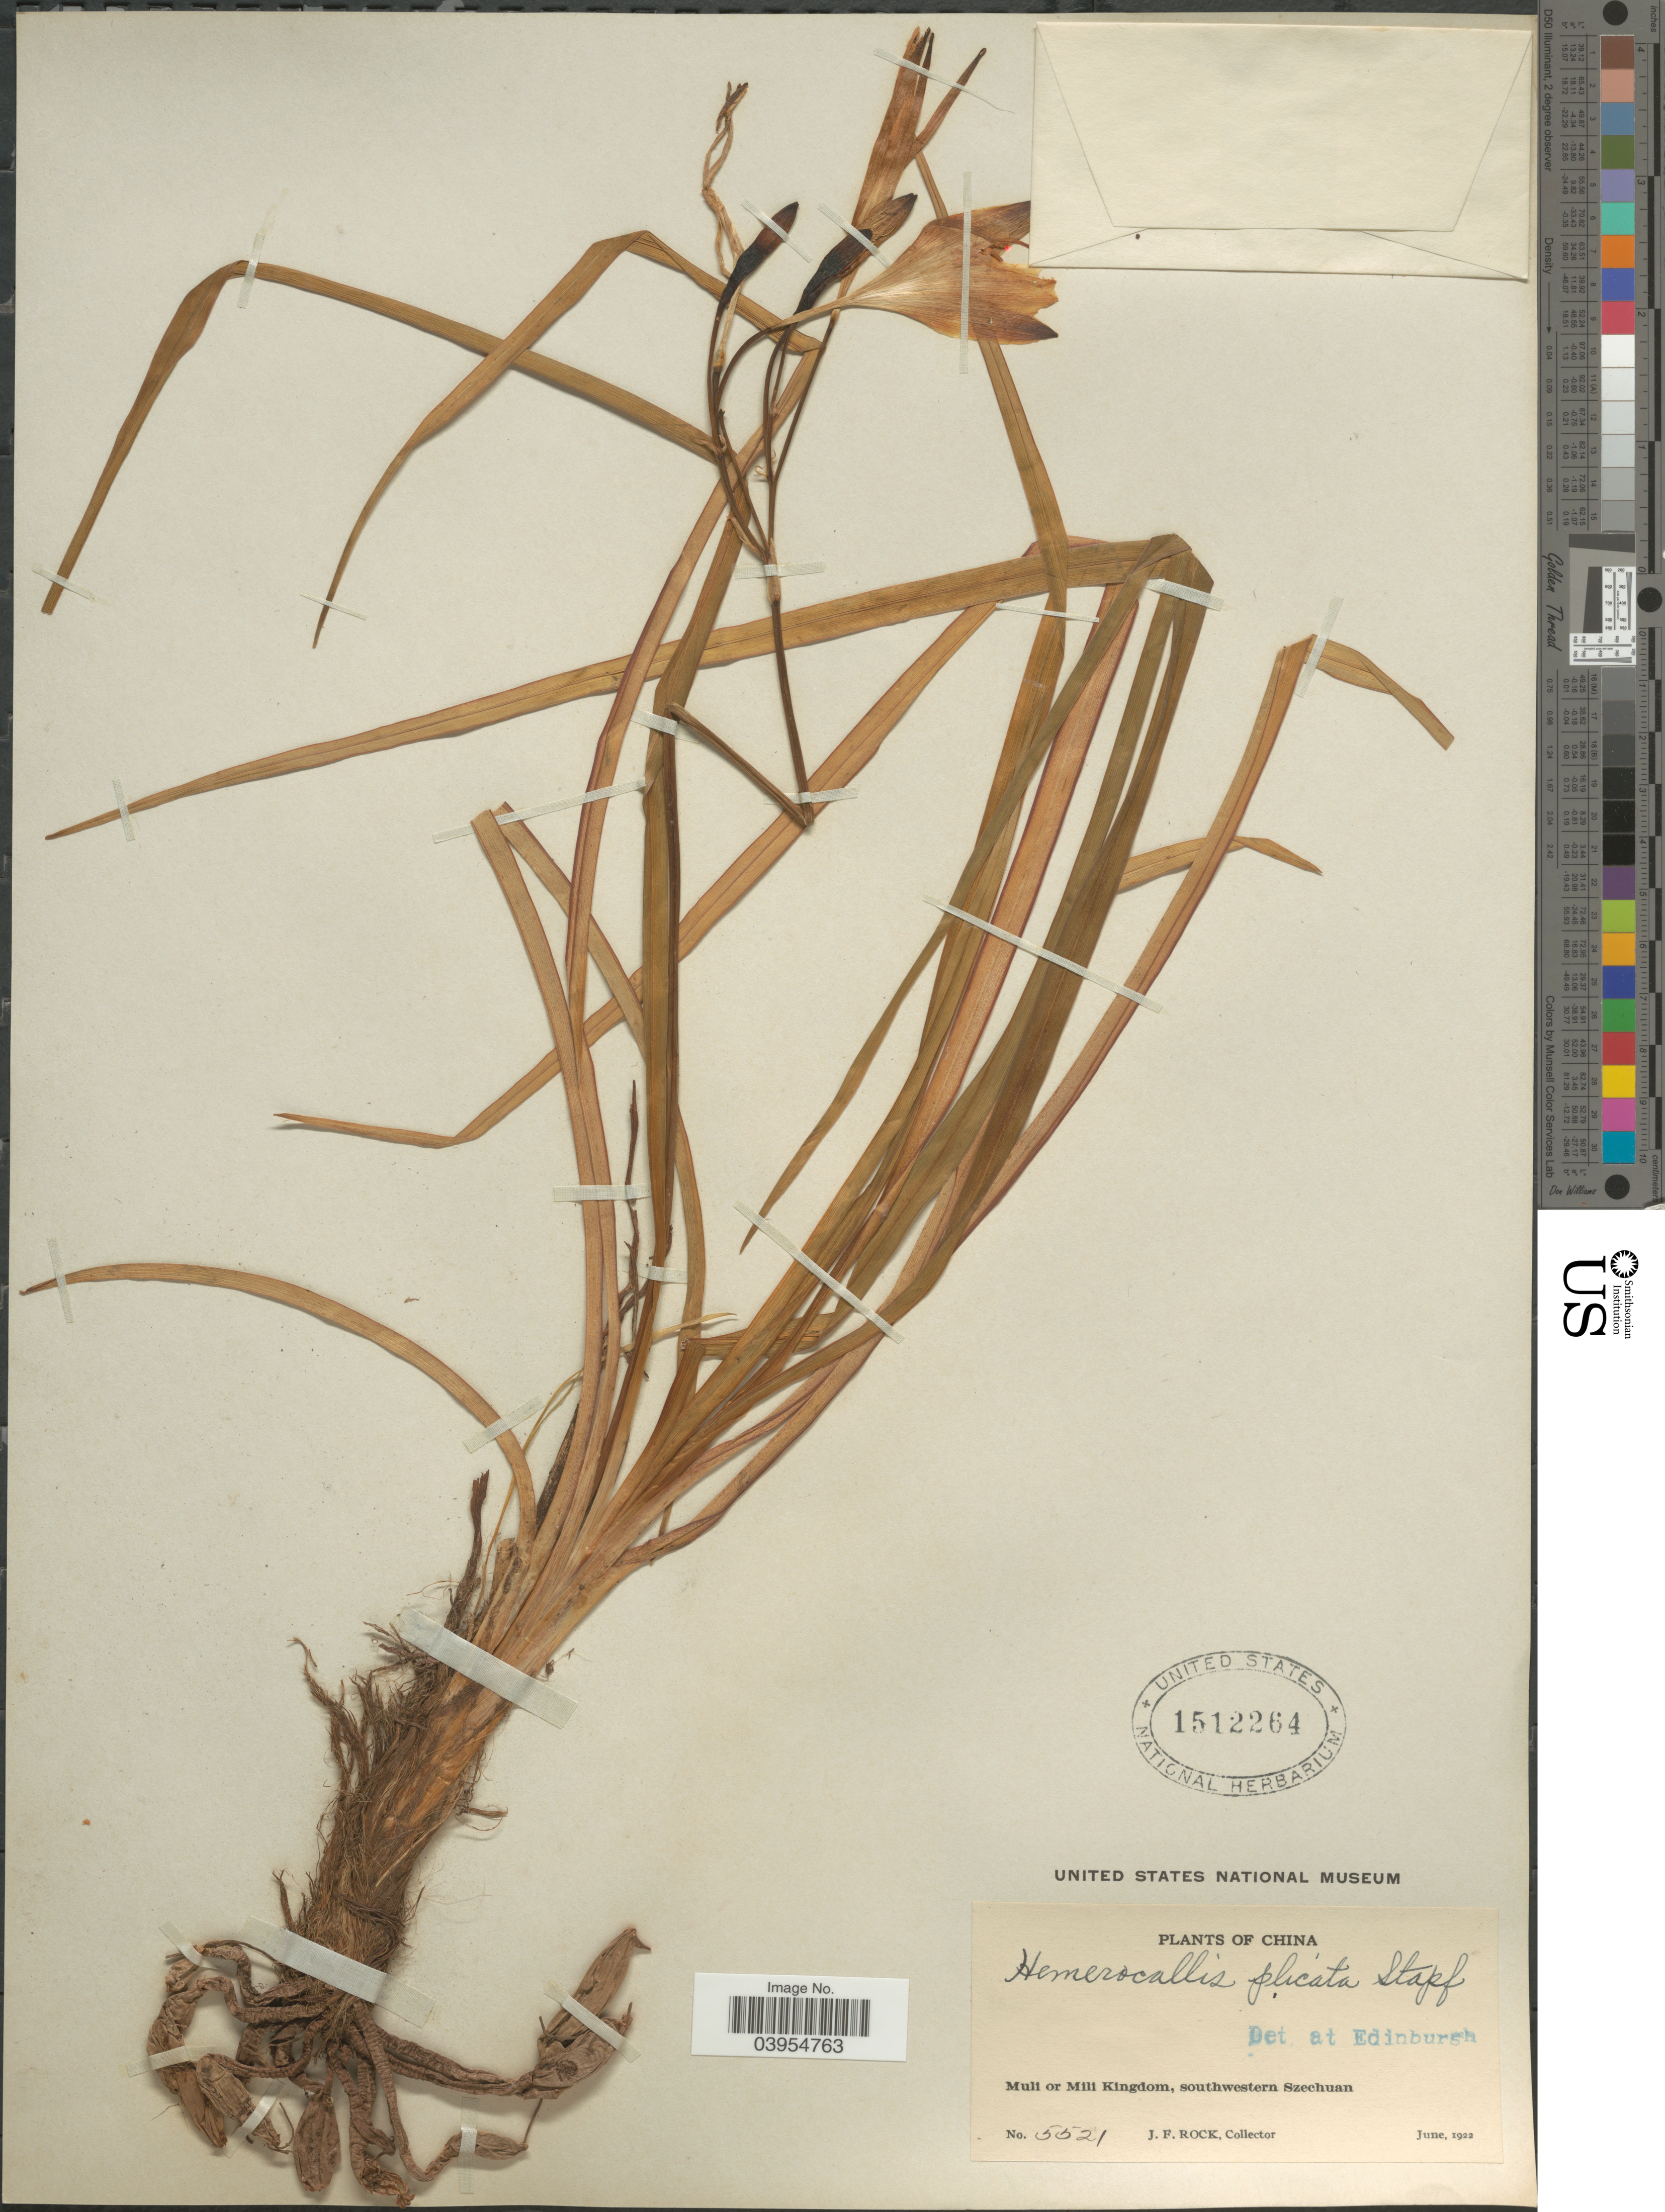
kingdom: Plantae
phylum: Tracheophyta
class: Liliopsida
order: Asparagales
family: Asphodelaceae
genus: Hemerocallis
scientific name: Hemerocallis plicata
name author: Stapf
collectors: J. Rock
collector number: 5521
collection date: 1922-06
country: China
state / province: Sichuan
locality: Muli or Mili Kingdom, southwestern Szechuan.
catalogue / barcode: US 1512264